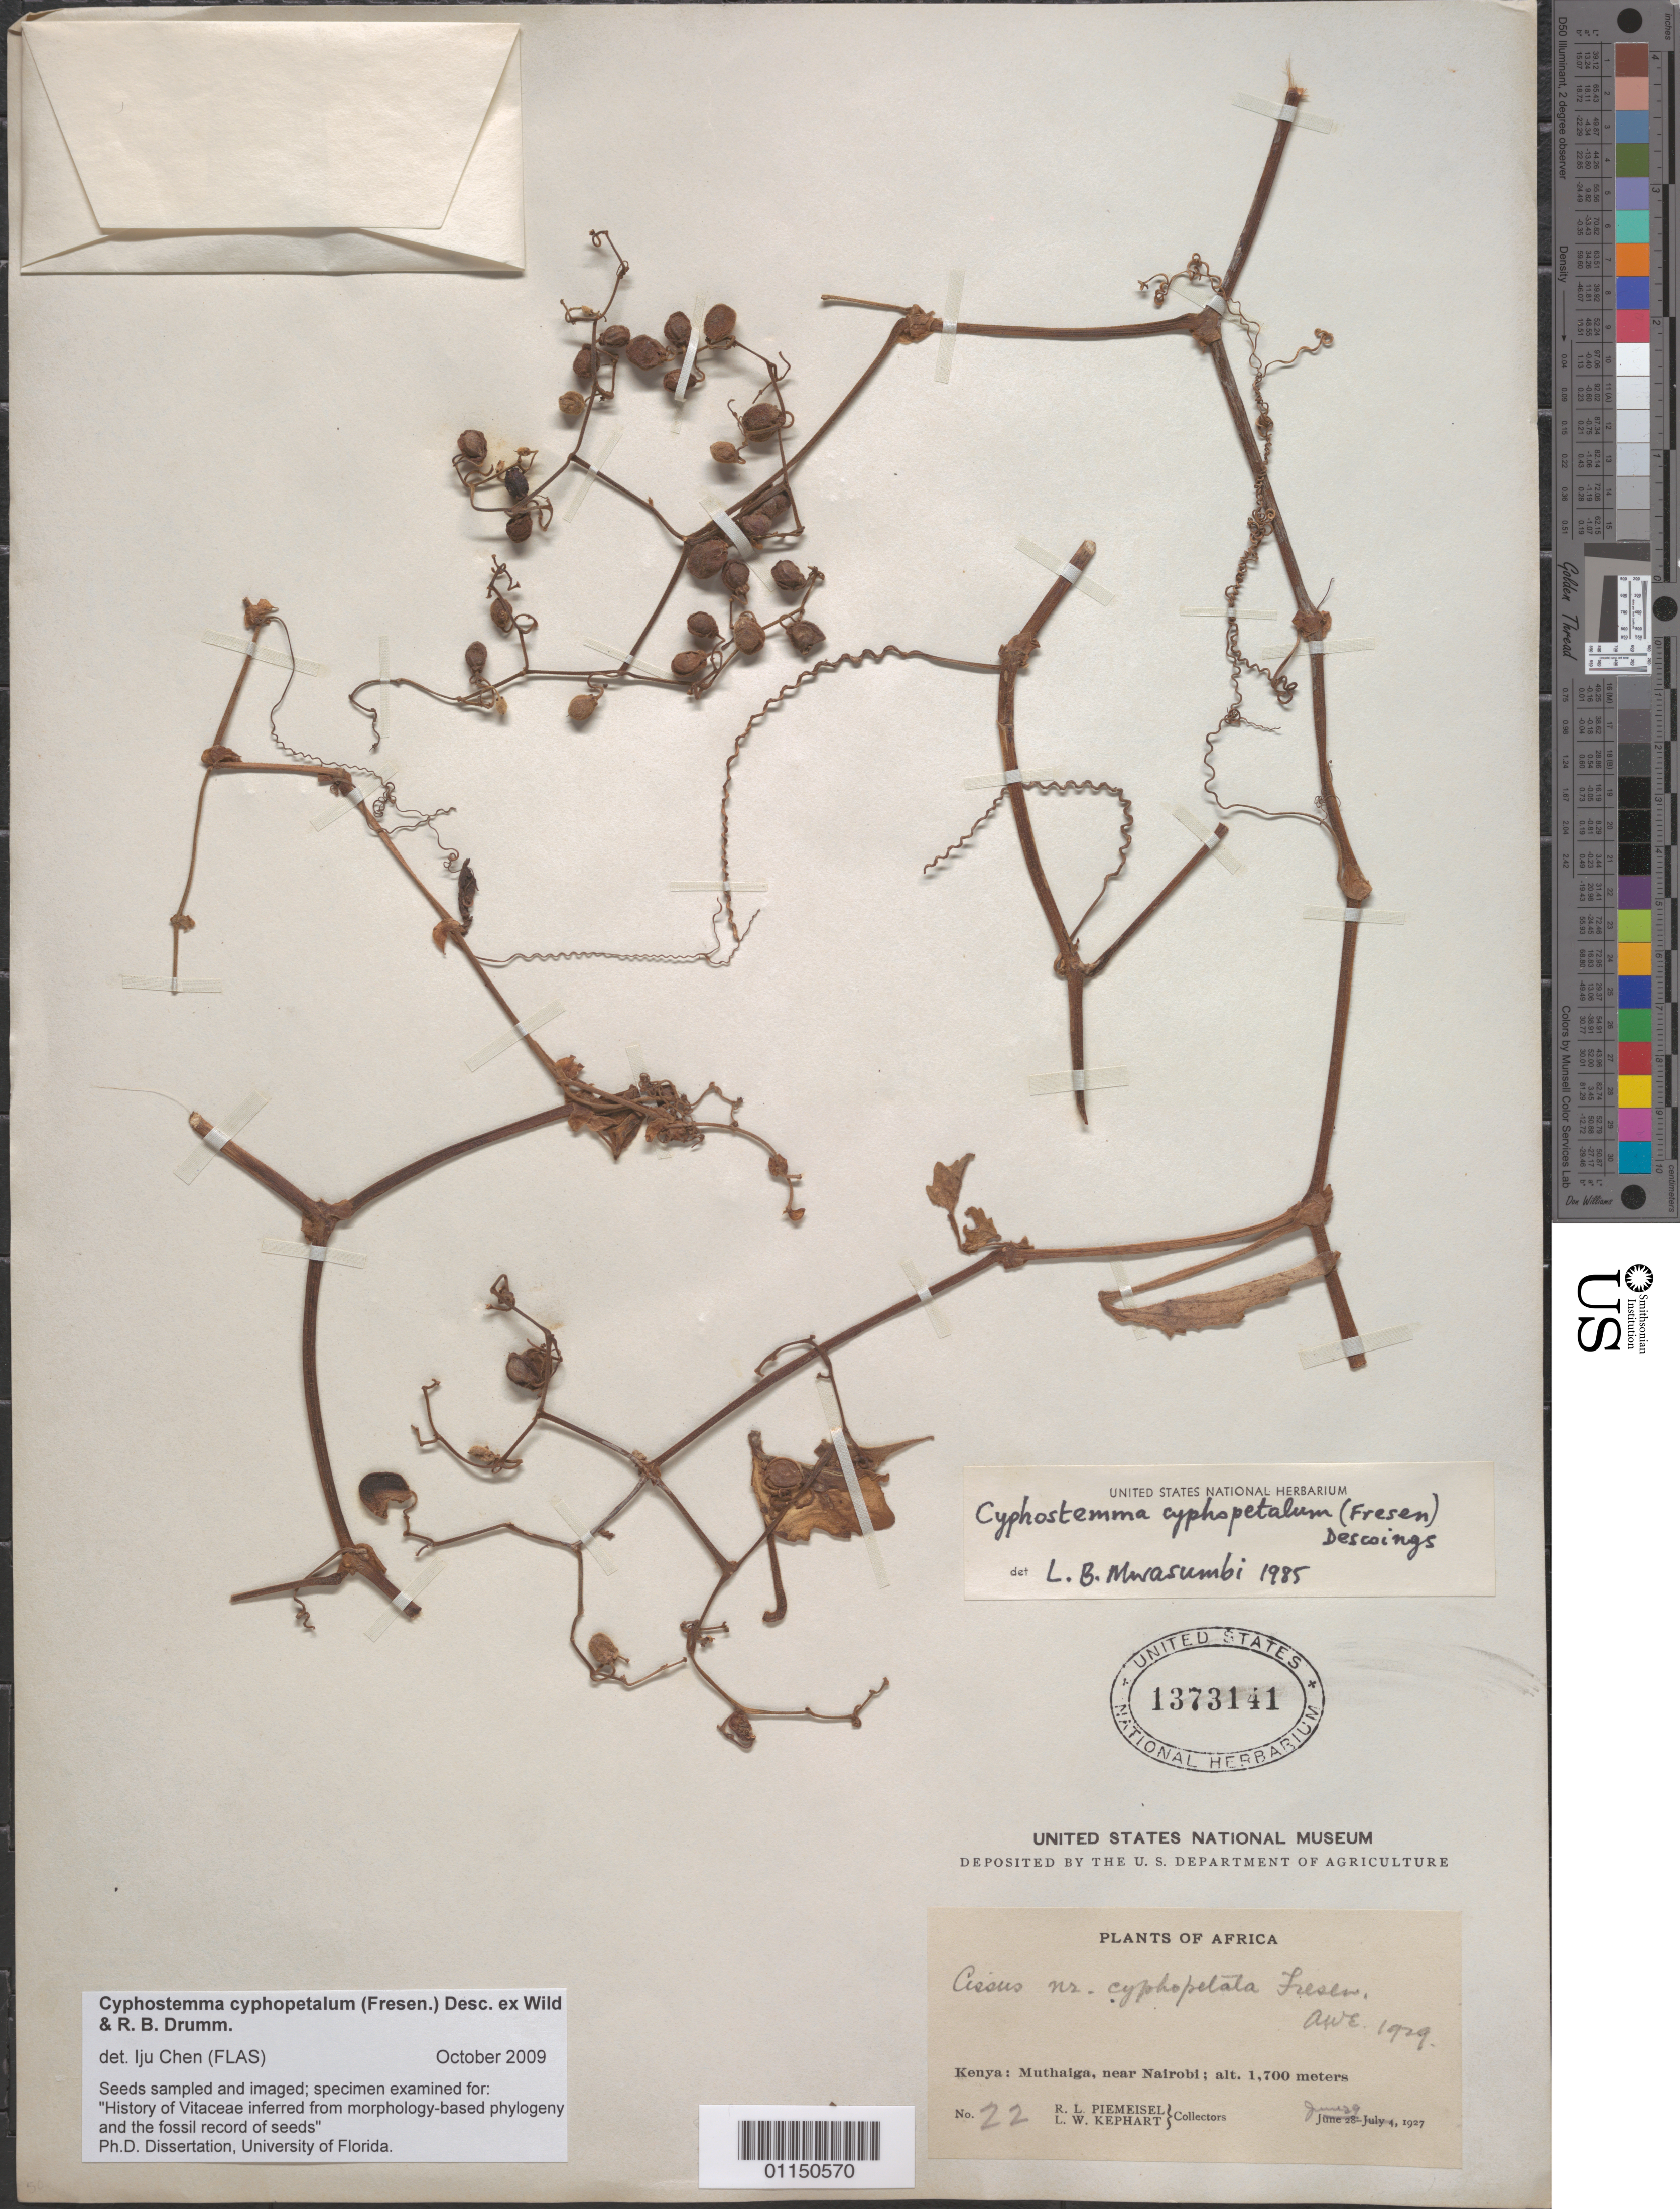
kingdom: Plantae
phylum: Tracheophyta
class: Magnoliopsida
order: Vitales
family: Vitaceae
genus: Cyphostemma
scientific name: Cyphostemma cyphopetalum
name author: (Fresen.) Desc. et al.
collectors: R. L. Piemeisel & L. W. Kephart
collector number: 22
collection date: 1927-06-29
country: Kenya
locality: Muthaiga, near Nairobi.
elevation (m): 1700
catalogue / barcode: US 1373141